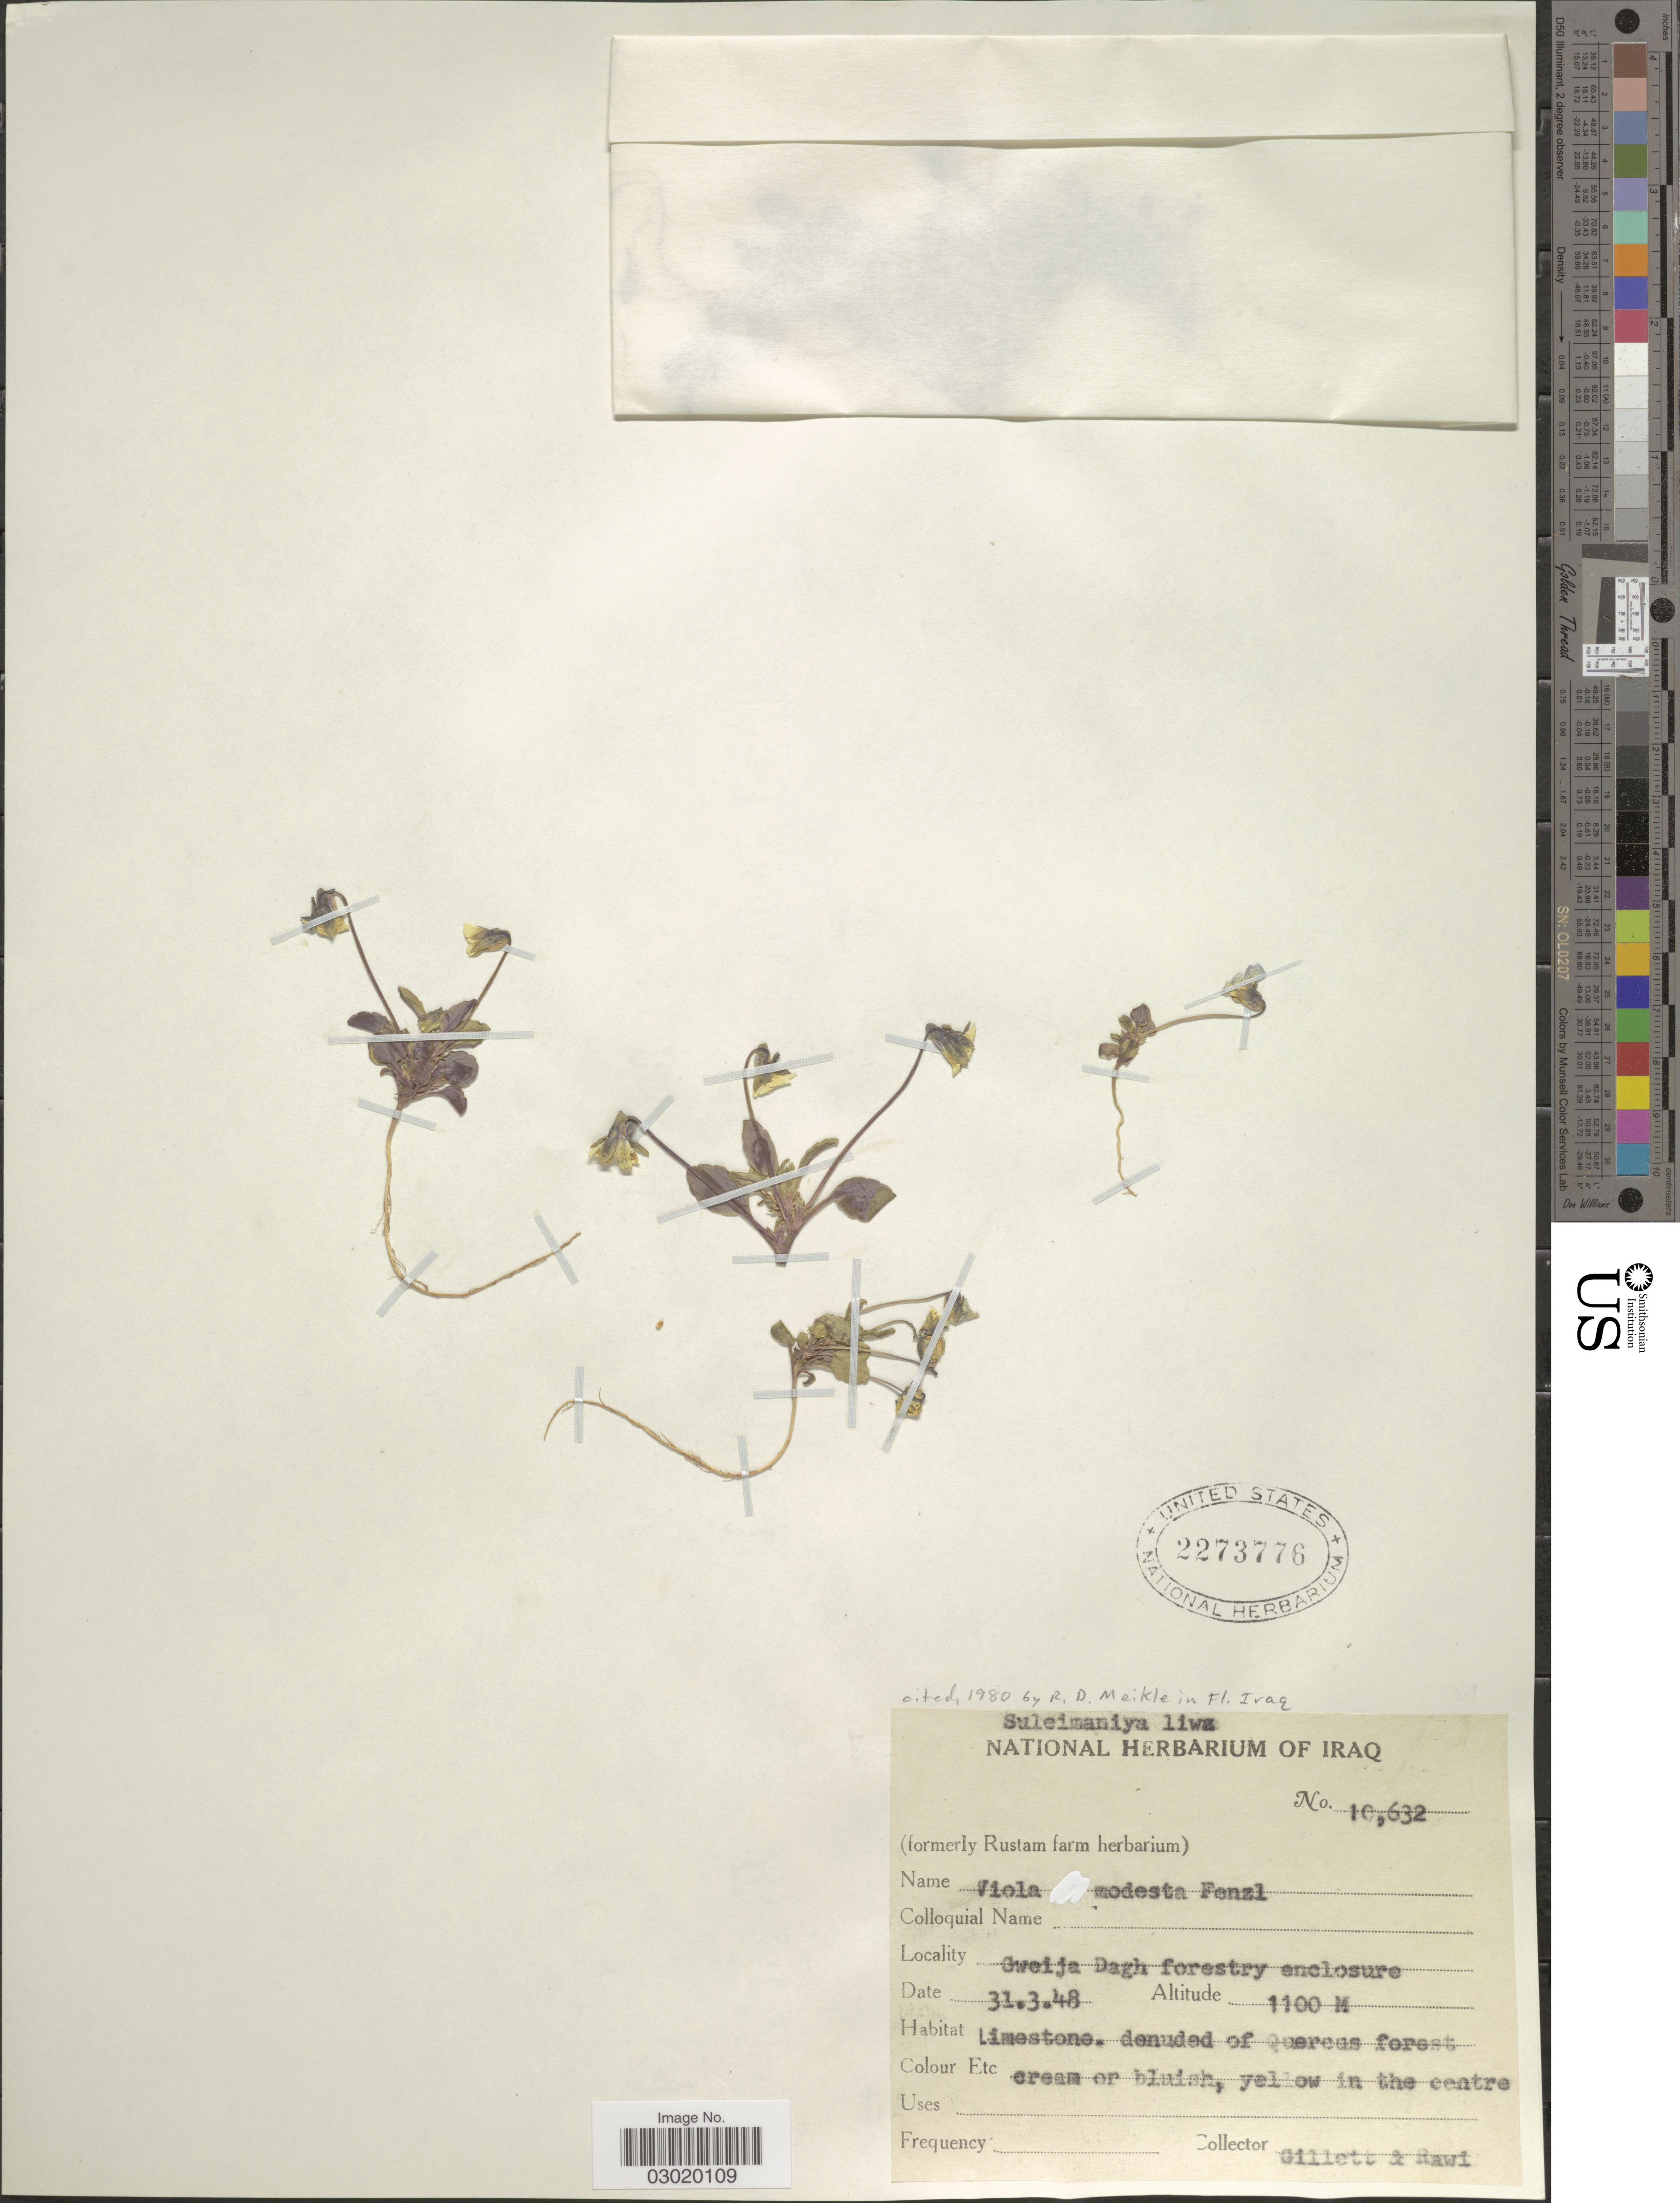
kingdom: Plantae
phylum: Tracheophyta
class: Magnoliopsida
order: Malpighiales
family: Violaceae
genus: Viola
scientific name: Viola modesta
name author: House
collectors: Gillett, -- & -. Rawi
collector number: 10632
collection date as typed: Transcribed d/m/y: 31/3/48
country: Iraq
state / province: As Sulaymānīyah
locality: Suleimaniya liwa, Gweija Dagh forestry enclosure.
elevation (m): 1100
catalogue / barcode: US 2273776